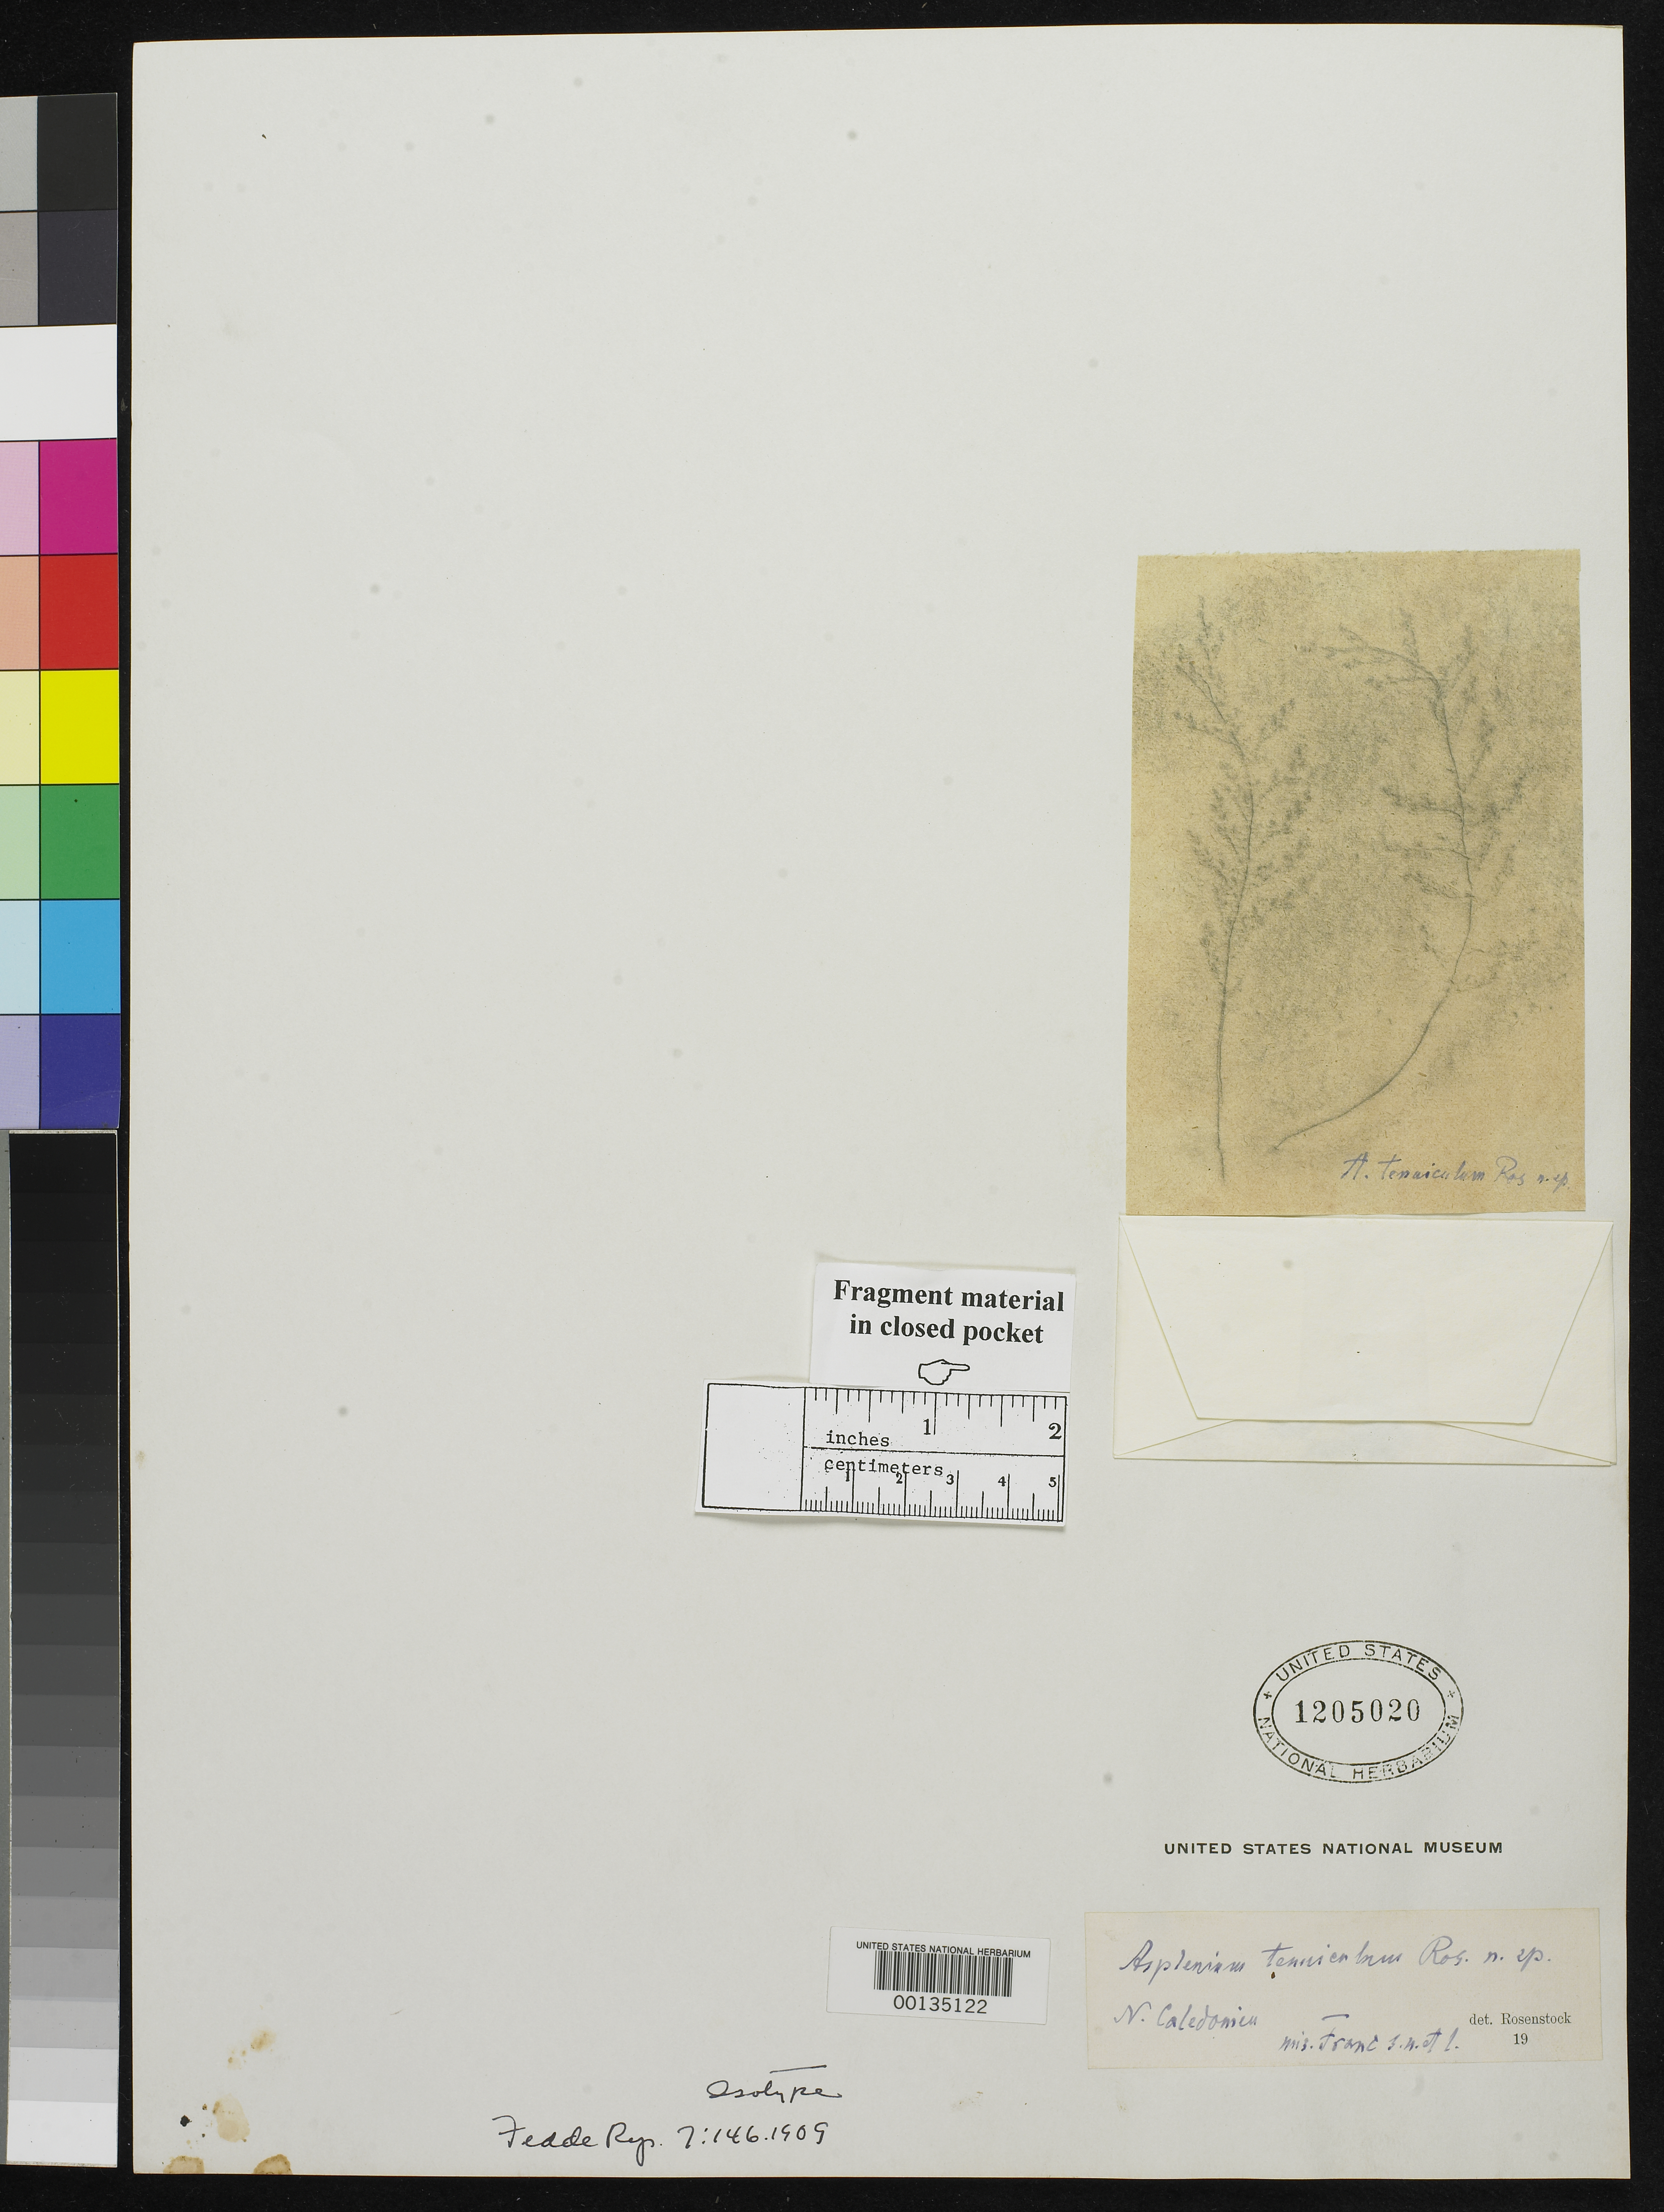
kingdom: Plantae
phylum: Tracheophyta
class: Polypodiopsida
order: Polypodiales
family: Aspleniaceae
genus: Asplenium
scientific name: Asplenium tenuicaloum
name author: Rosenst.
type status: Type Collection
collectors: I. Franc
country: New Caledonia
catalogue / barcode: US 1205020